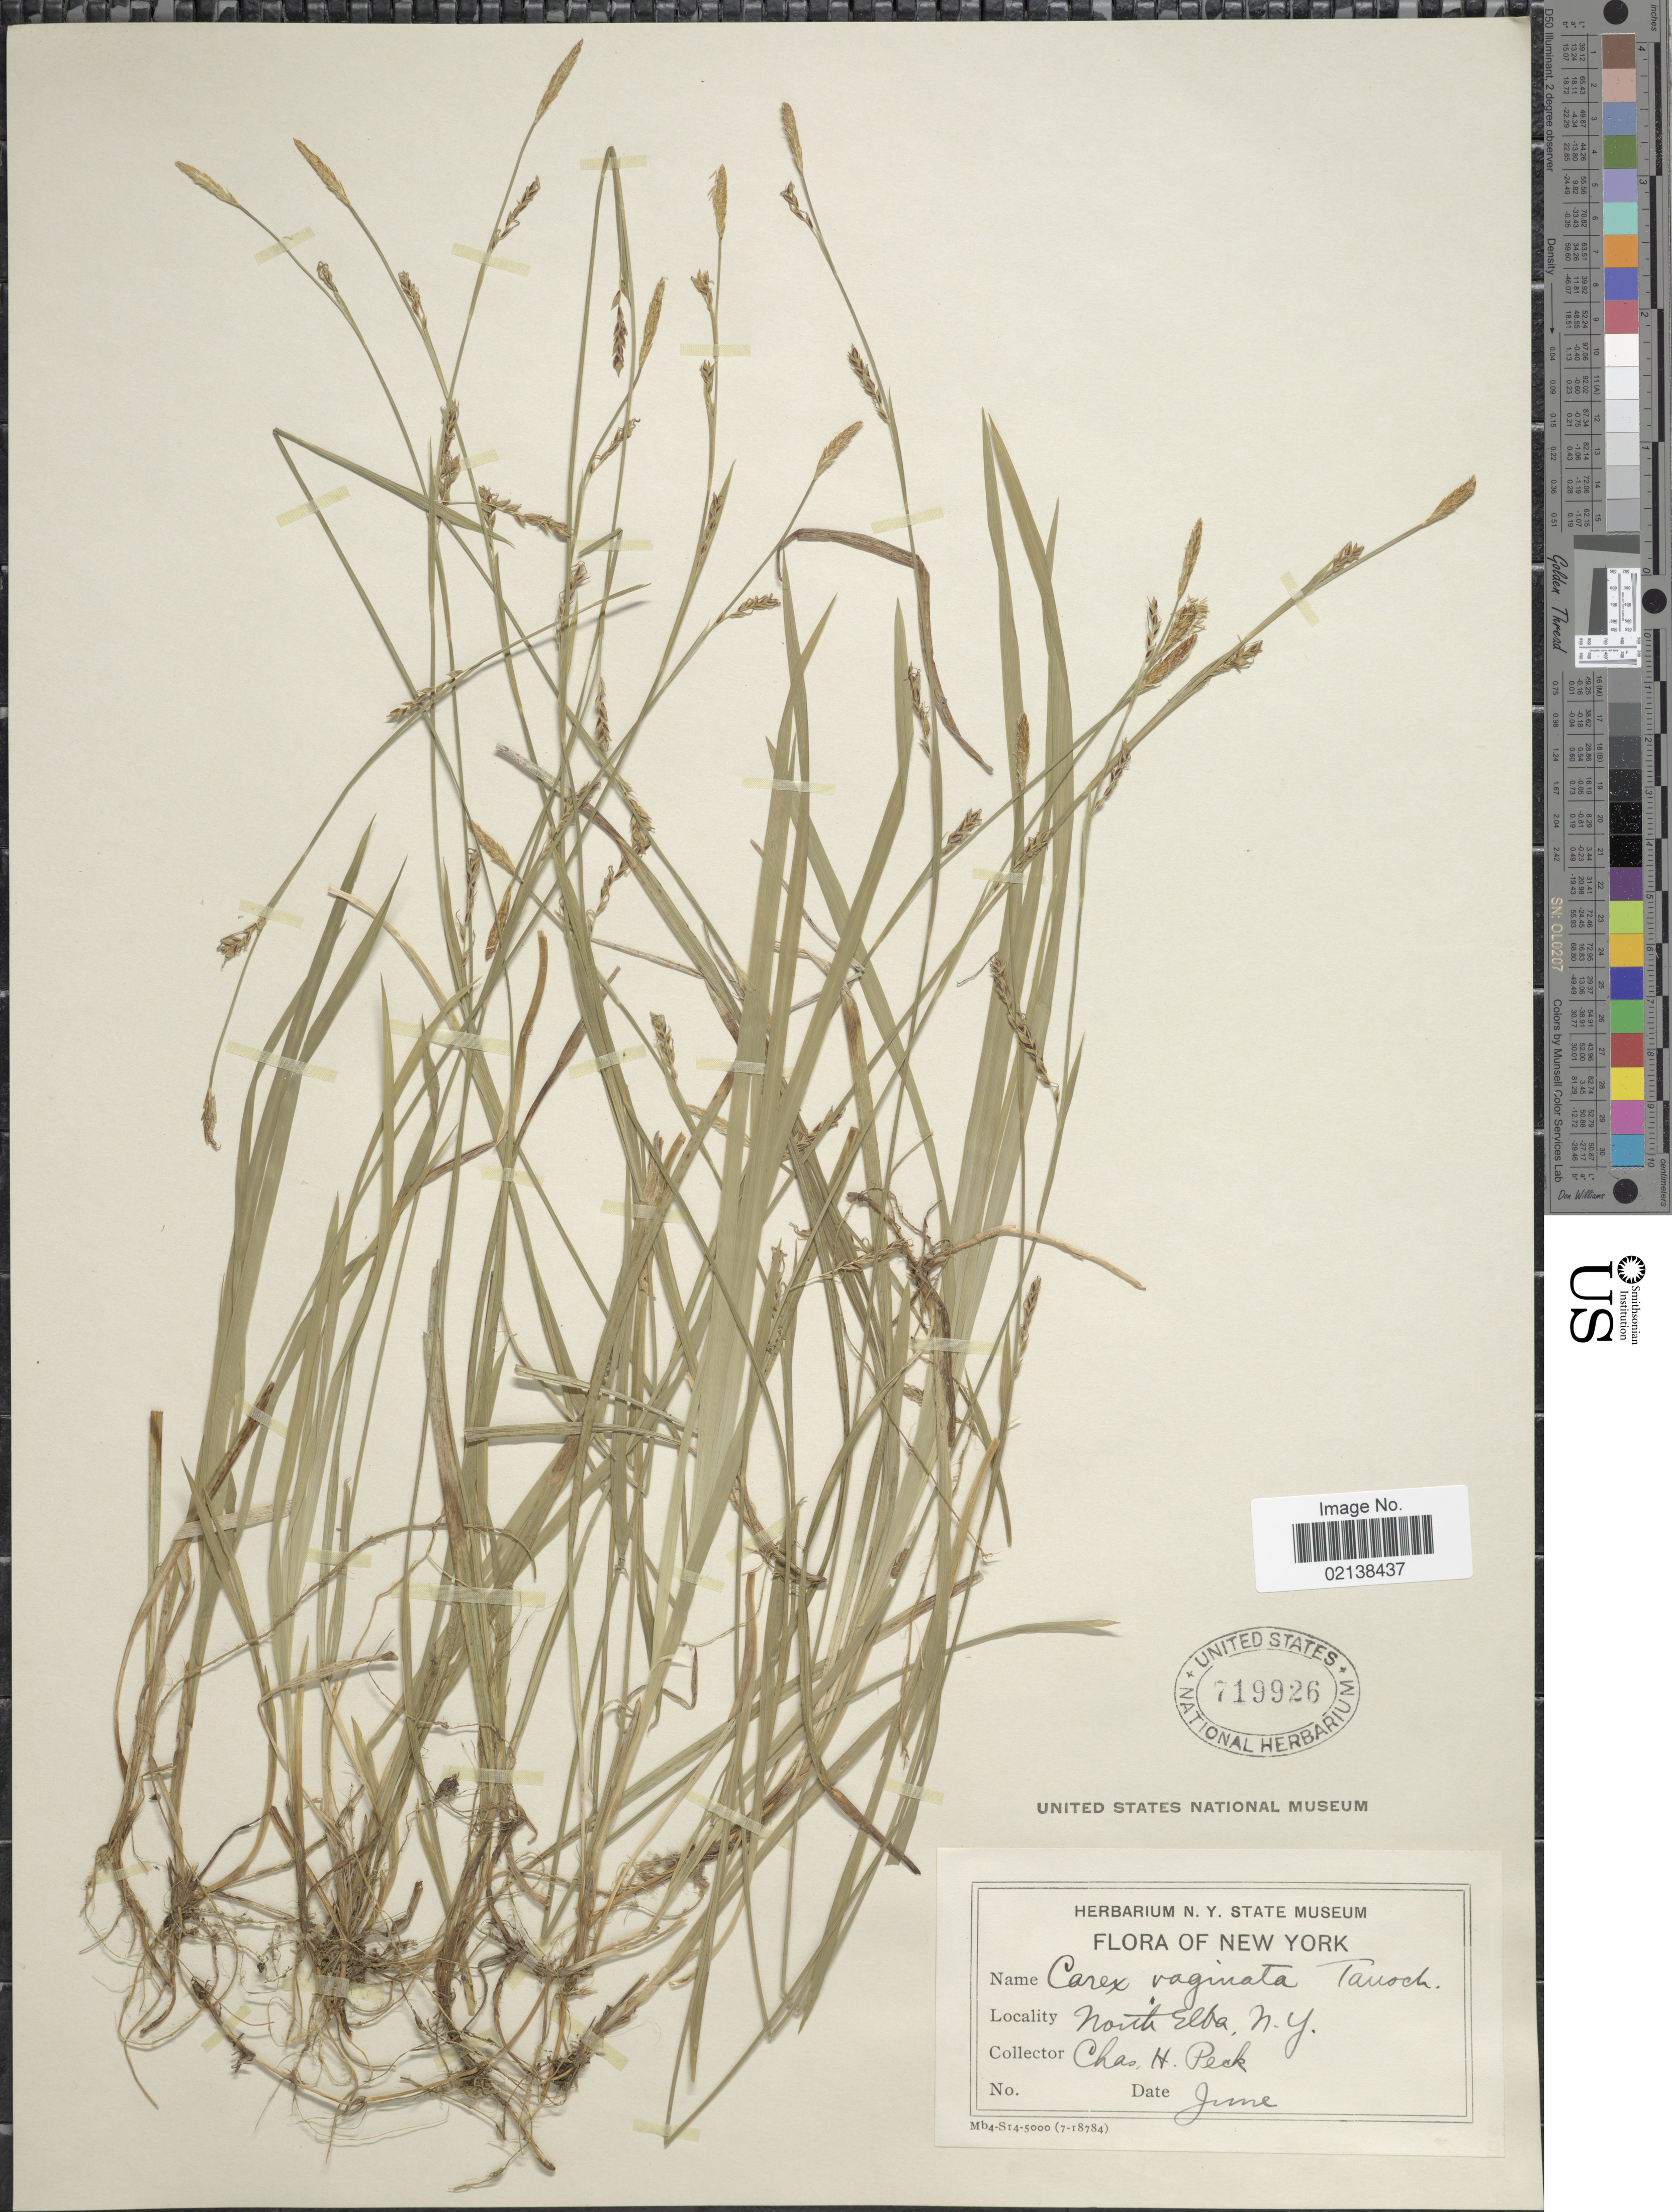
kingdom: Plantae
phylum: Tracheophyta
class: Liliopsida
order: Poales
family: Cyperaceae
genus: Carex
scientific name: Carex vaginata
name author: Tausch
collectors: C. H. Peck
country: United States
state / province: New York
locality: North Elba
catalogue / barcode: US 719926